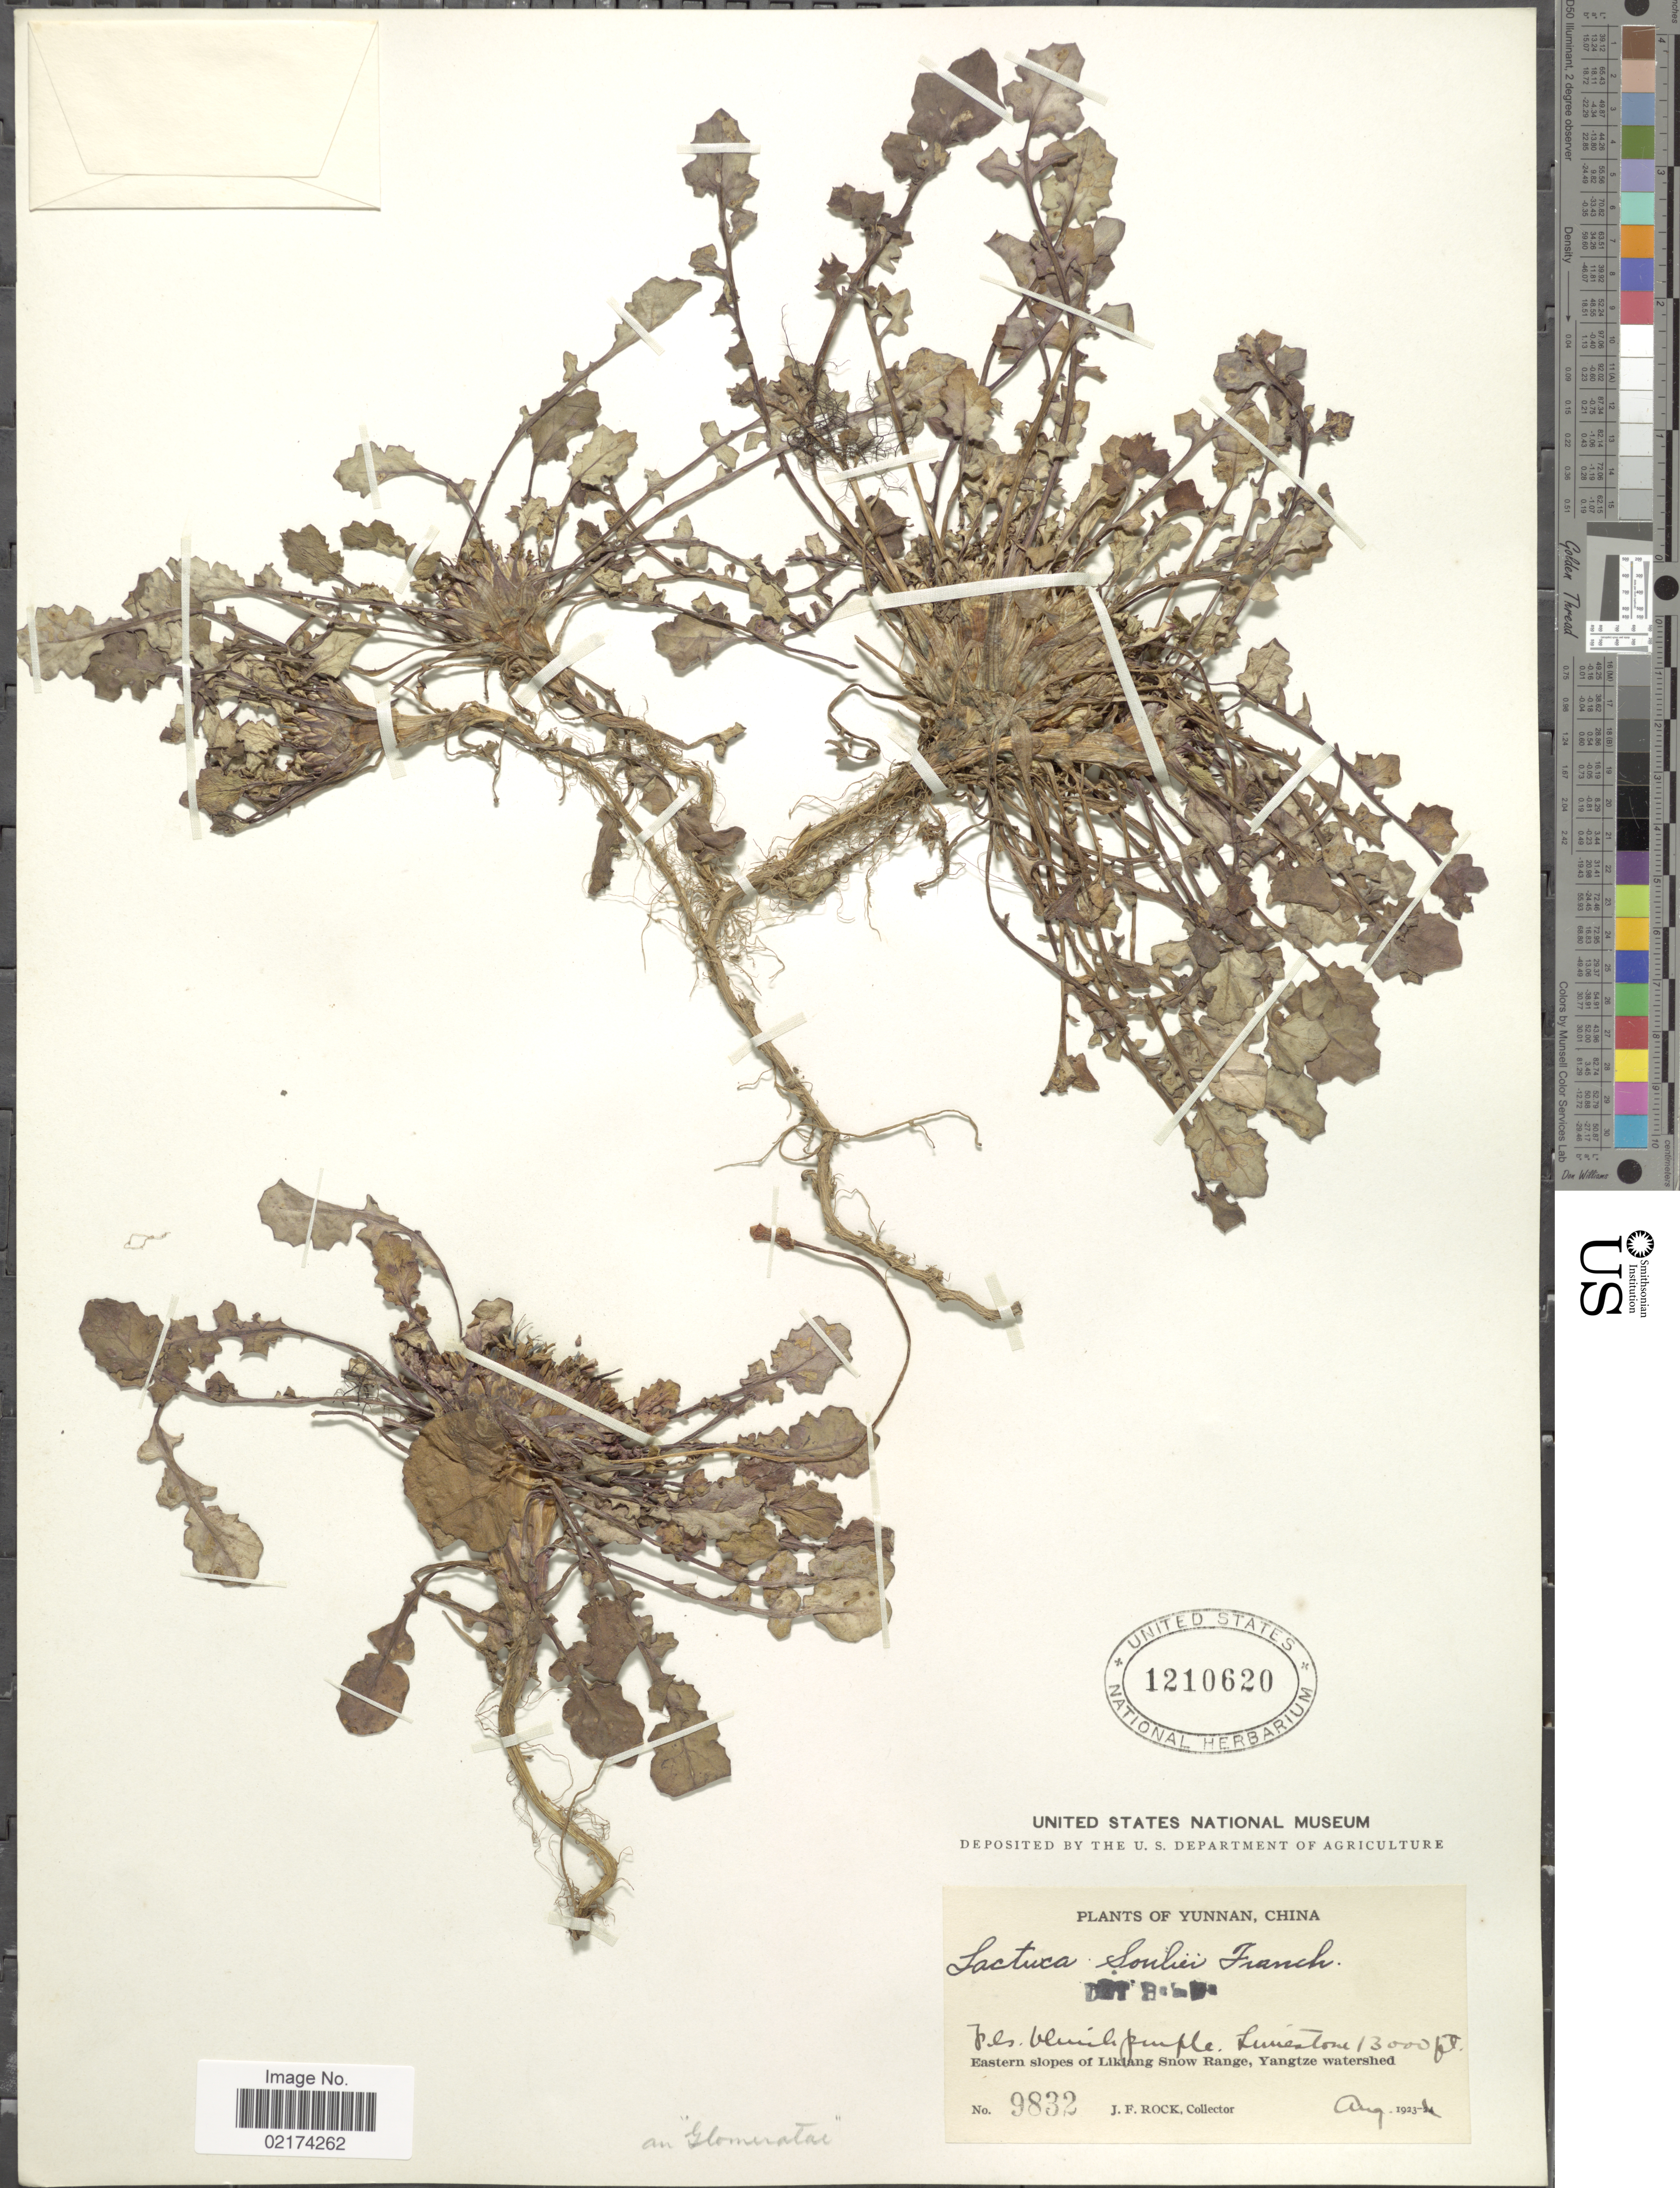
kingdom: Plantae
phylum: Tracheophyta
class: Magnoliopsida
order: Asterales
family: Asteraceae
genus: Parasyncalathium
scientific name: Parasyncalathium souliei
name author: (Franch.) J. W. Zhang et al.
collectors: J. F. Rock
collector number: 9832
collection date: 1923-08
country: China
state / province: Yunnan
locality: Limestone, eastern slopes of Likiang Snow Range, Yangtze watershed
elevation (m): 3962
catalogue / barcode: US 1210620